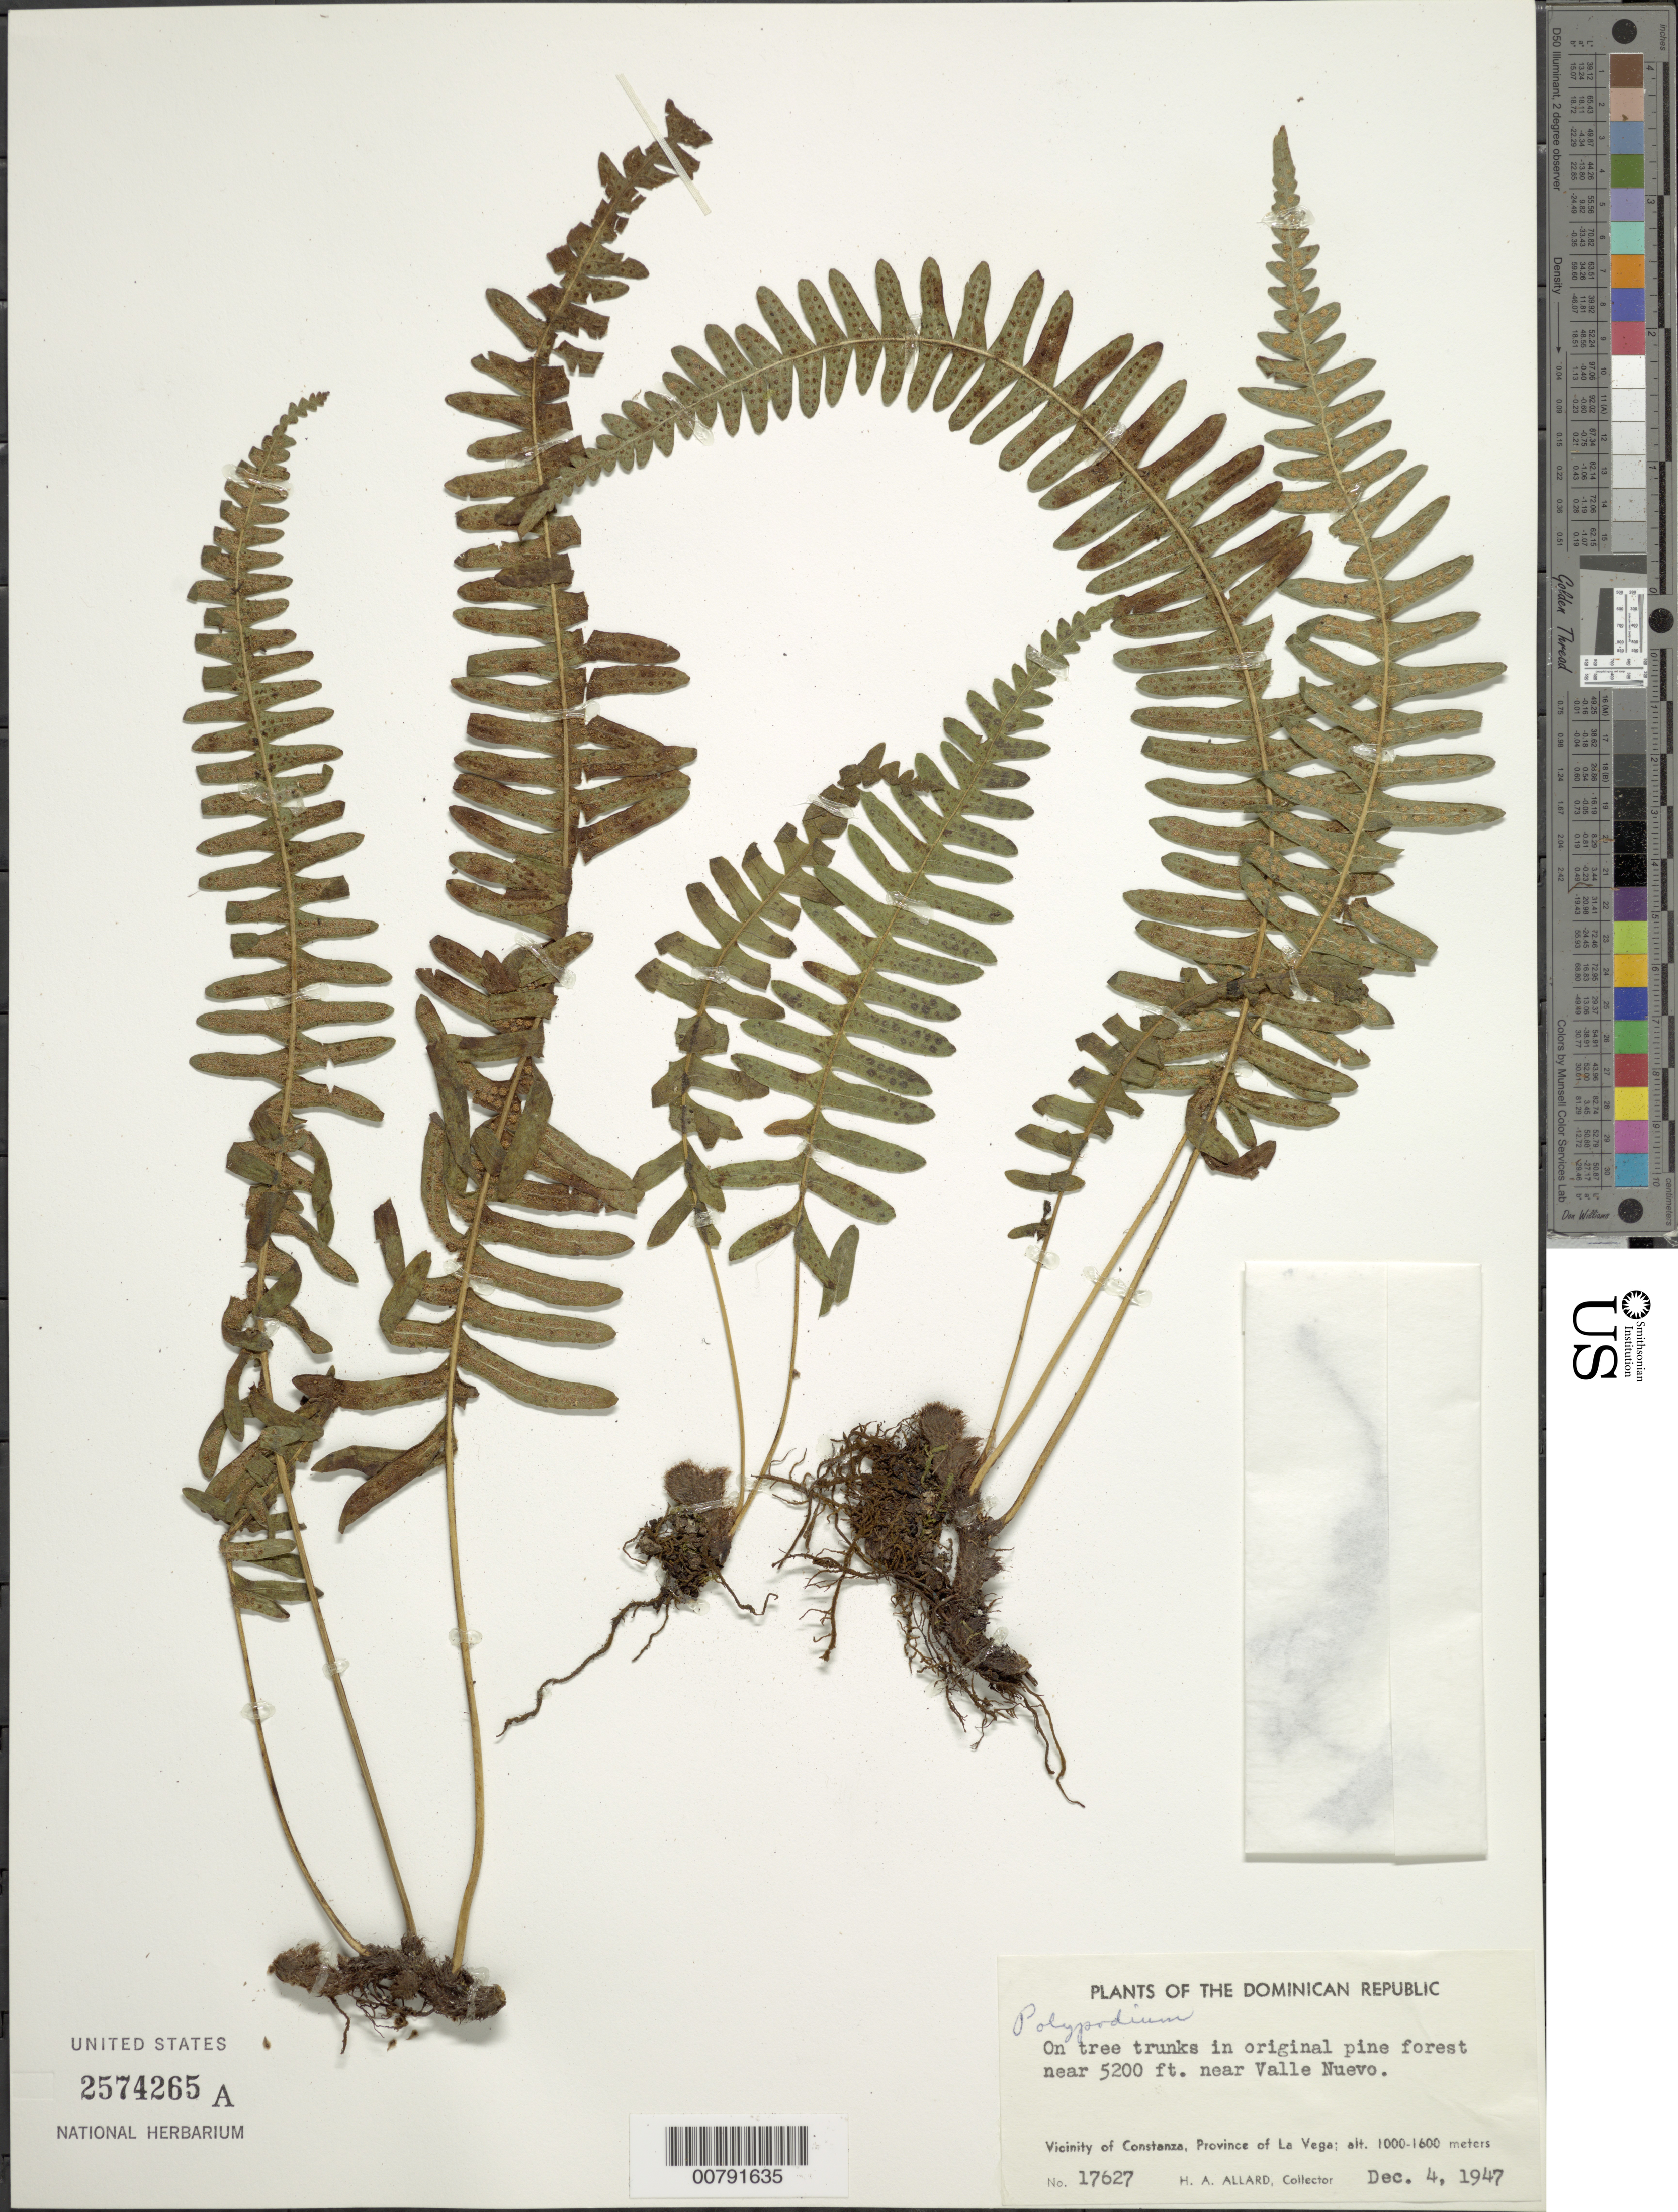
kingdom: Plantae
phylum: Tracheophyta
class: Polypodiopsida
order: Polypodiales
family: Polypodiaceae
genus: Serpocaulon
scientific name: Serpocaulon sp.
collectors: H. A. Allard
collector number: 17627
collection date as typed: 04 Dec 1947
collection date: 1947-12-04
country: Dominican Republic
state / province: La Vega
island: Hispaniola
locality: Constanza vicinity, near Valle Nuevo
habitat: On tree trunks in original pine forest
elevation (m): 1585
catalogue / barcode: US 2574265A